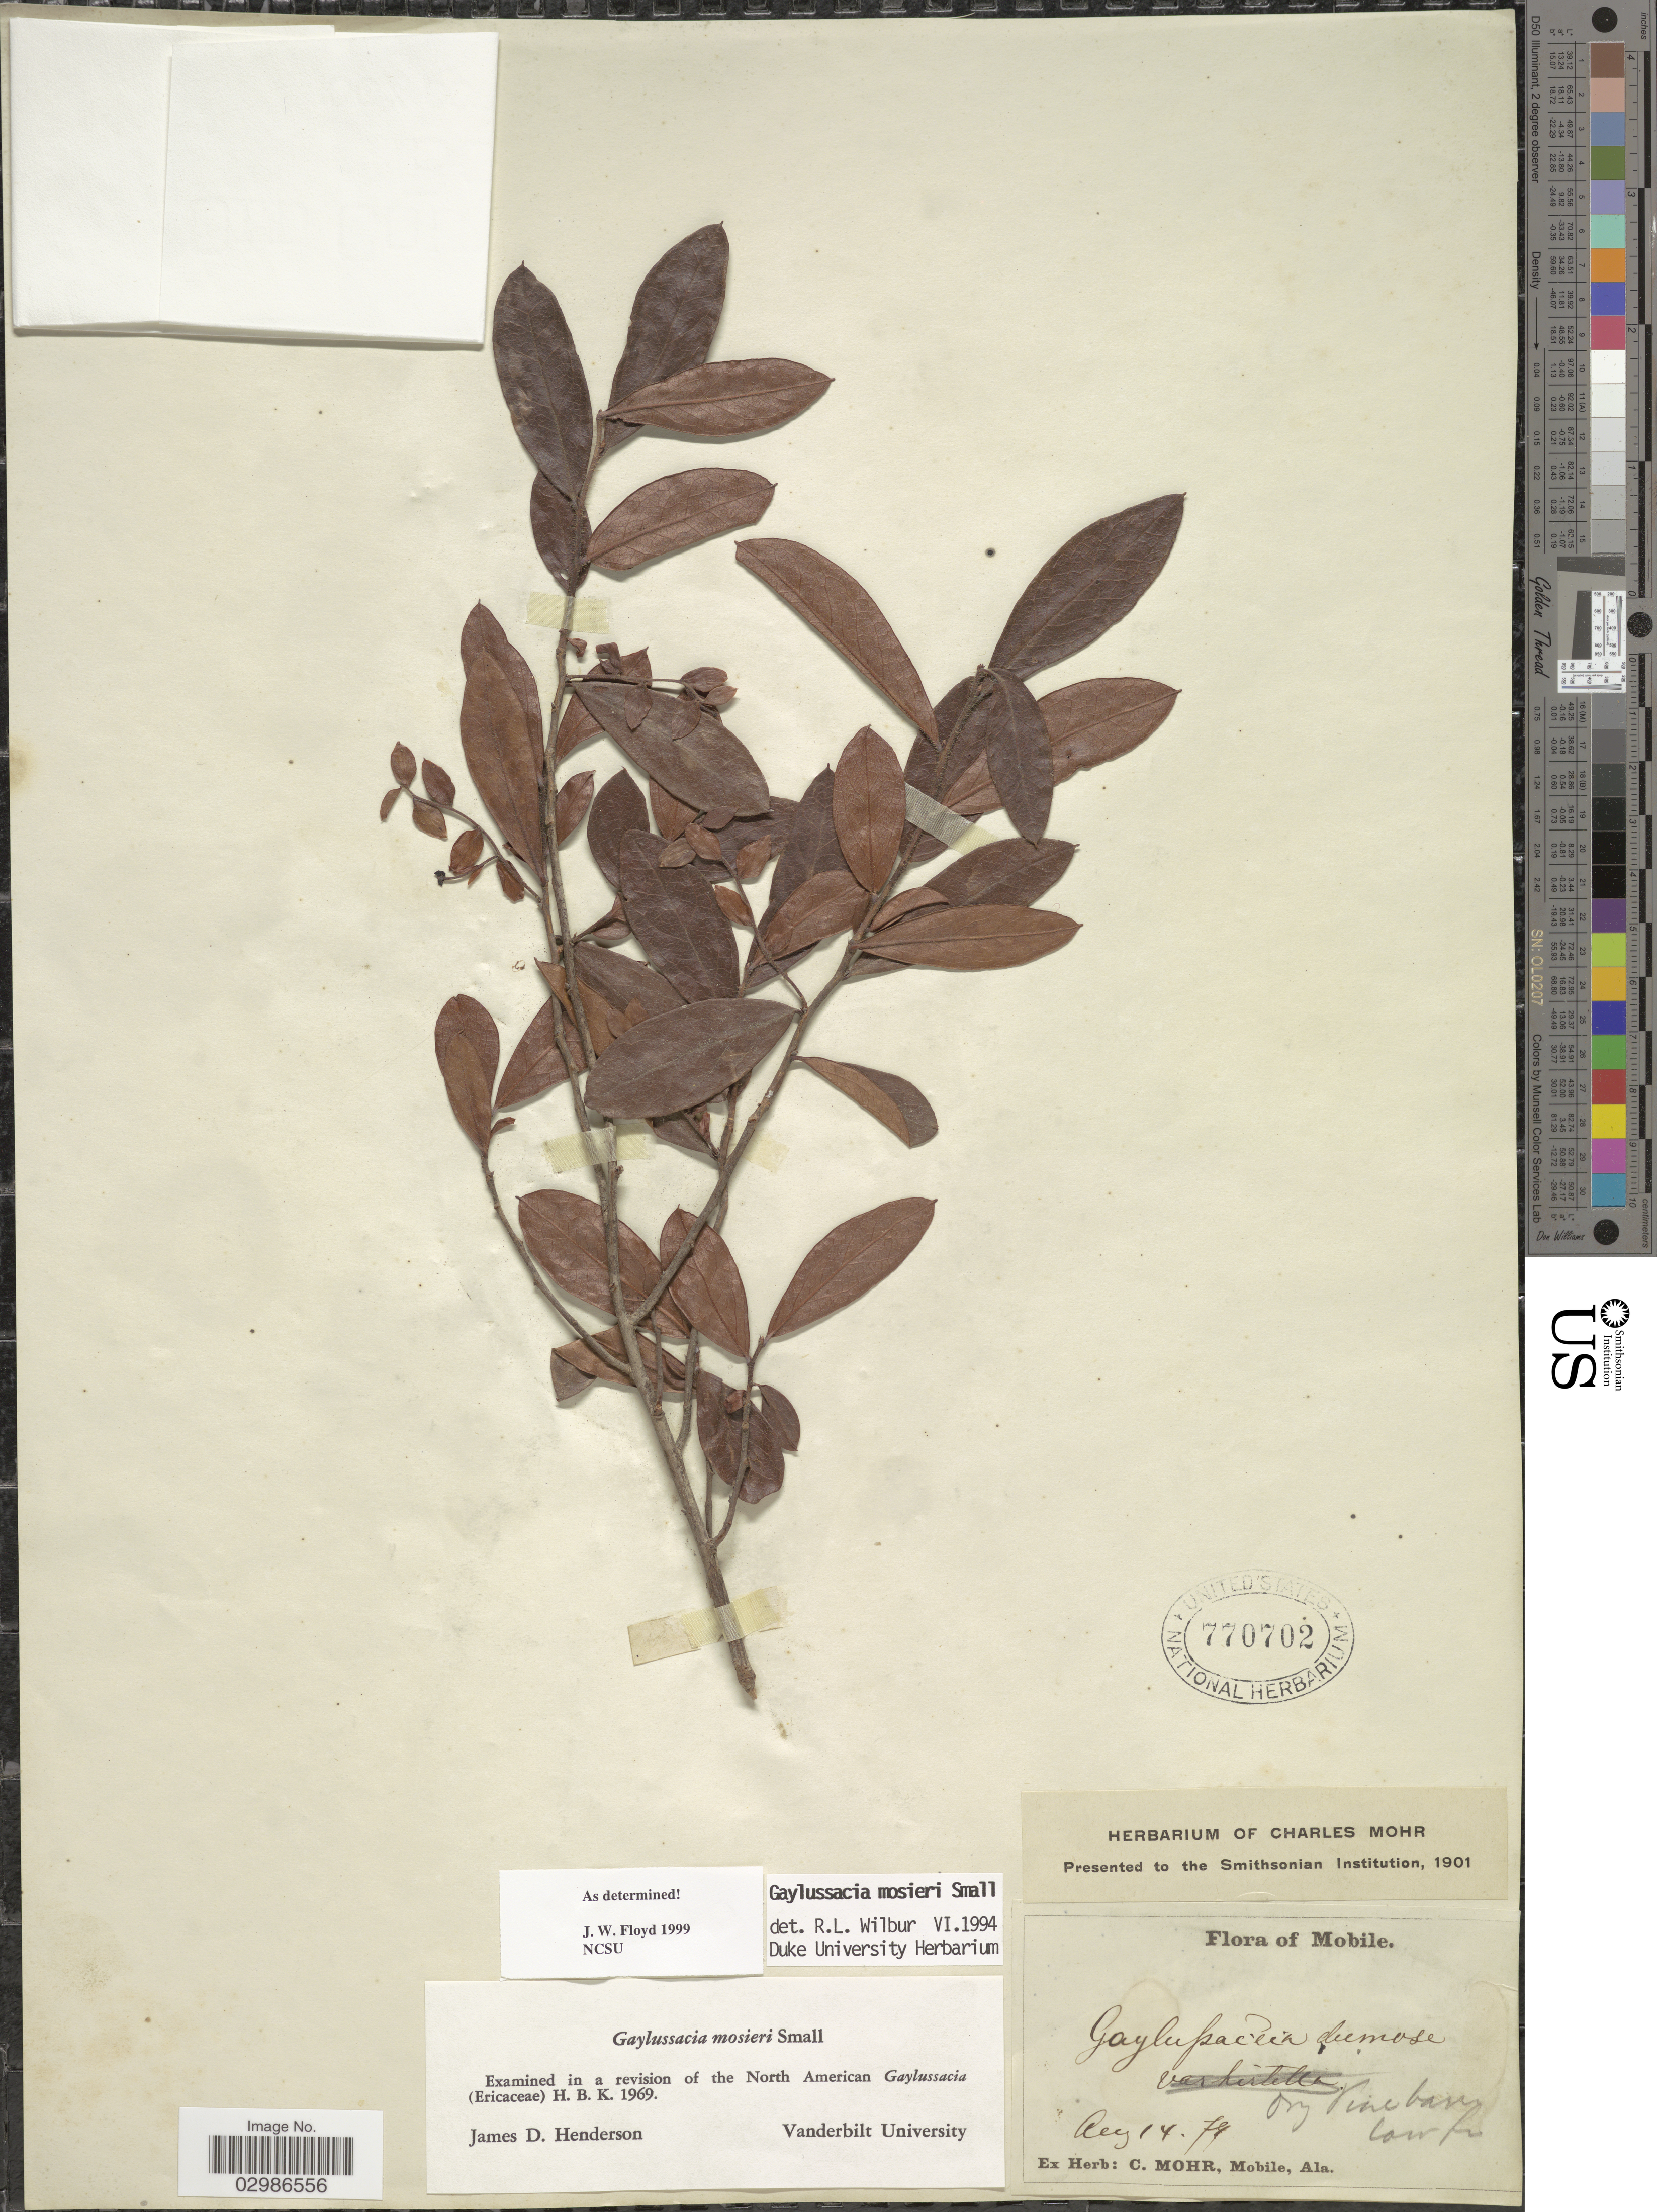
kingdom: Plantae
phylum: Tracheophyta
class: Magnoliopsida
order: Ericales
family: Ericaceae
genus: Gaylussacia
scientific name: Gaylussacia mosieri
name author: Small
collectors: ex herb. C. Mohr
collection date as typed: Transcribed d/m/y: 14/8/74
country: United States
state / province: Alabama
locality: Mobile.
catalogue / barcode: US 770702